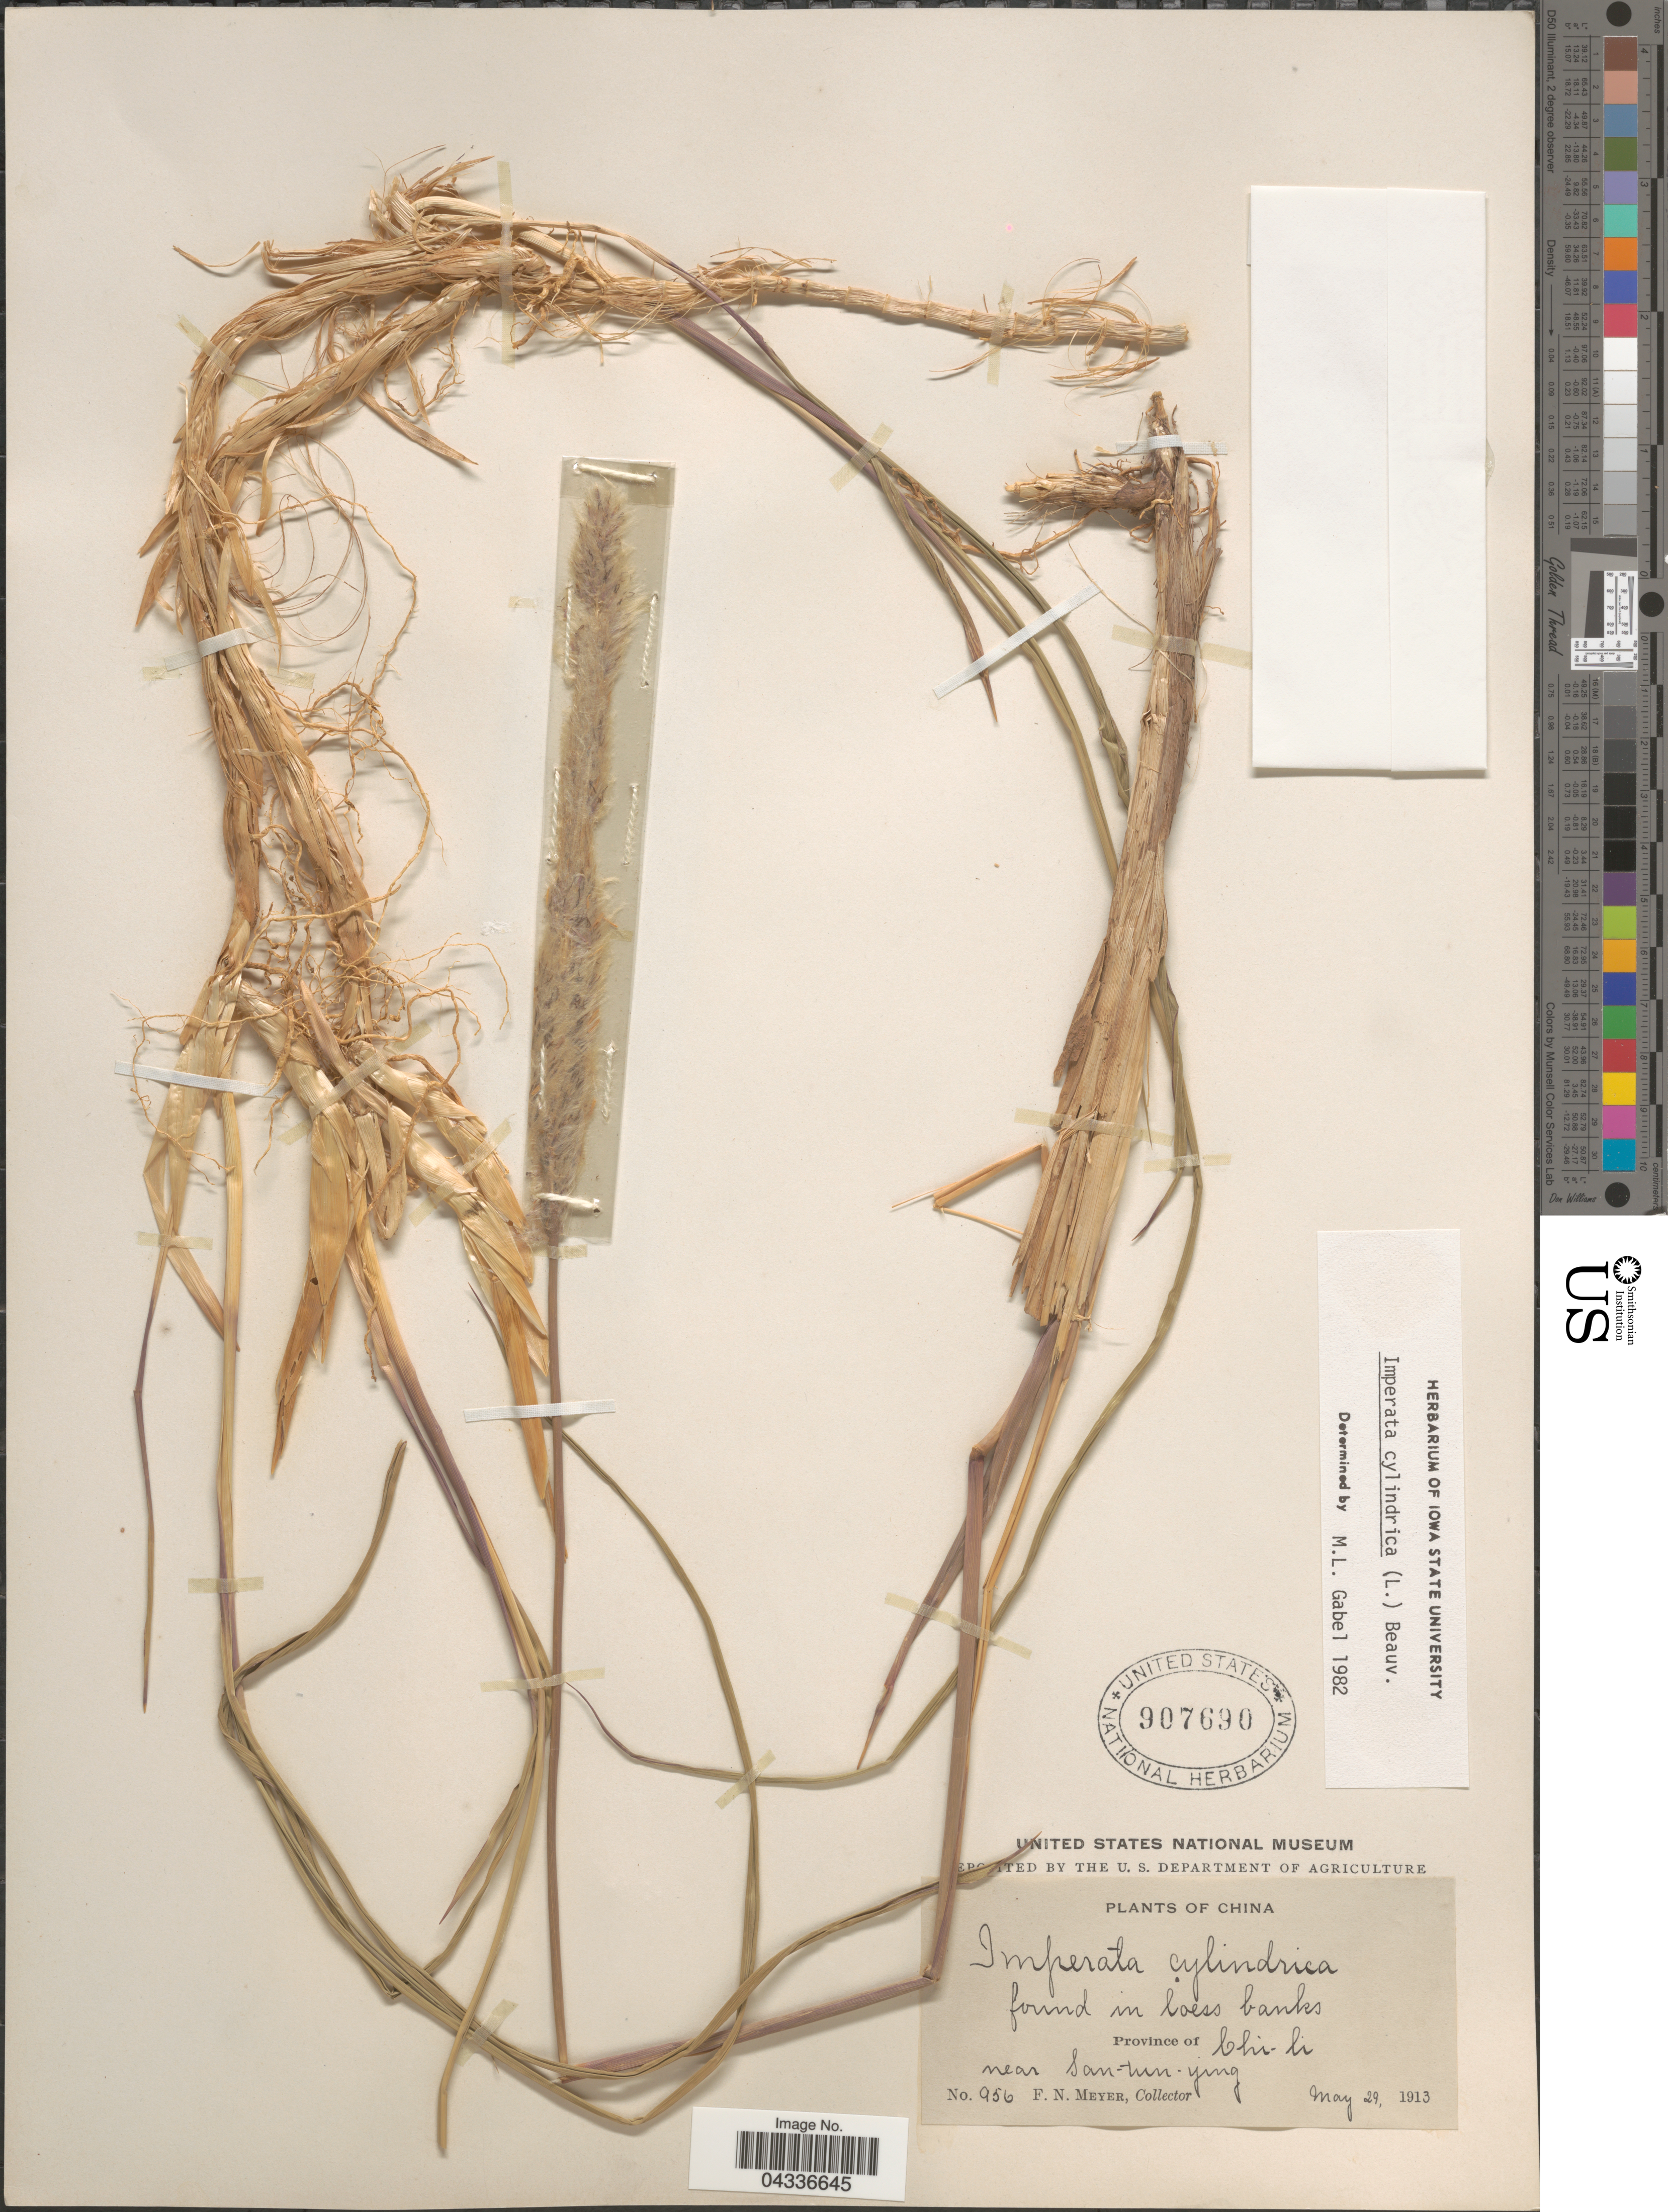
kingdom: Plantae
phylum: Tracheophyta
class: Liliopsida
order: Poales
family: Poaceae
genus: Imperata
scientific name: Imperata cylindrica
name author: (L.) P. Beauv.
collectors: F. N. Meyer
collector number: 956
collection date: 1913-05-29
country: China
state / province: Jilin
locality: Province of Chi-li near San-tun-ying.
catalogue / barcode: US 907690